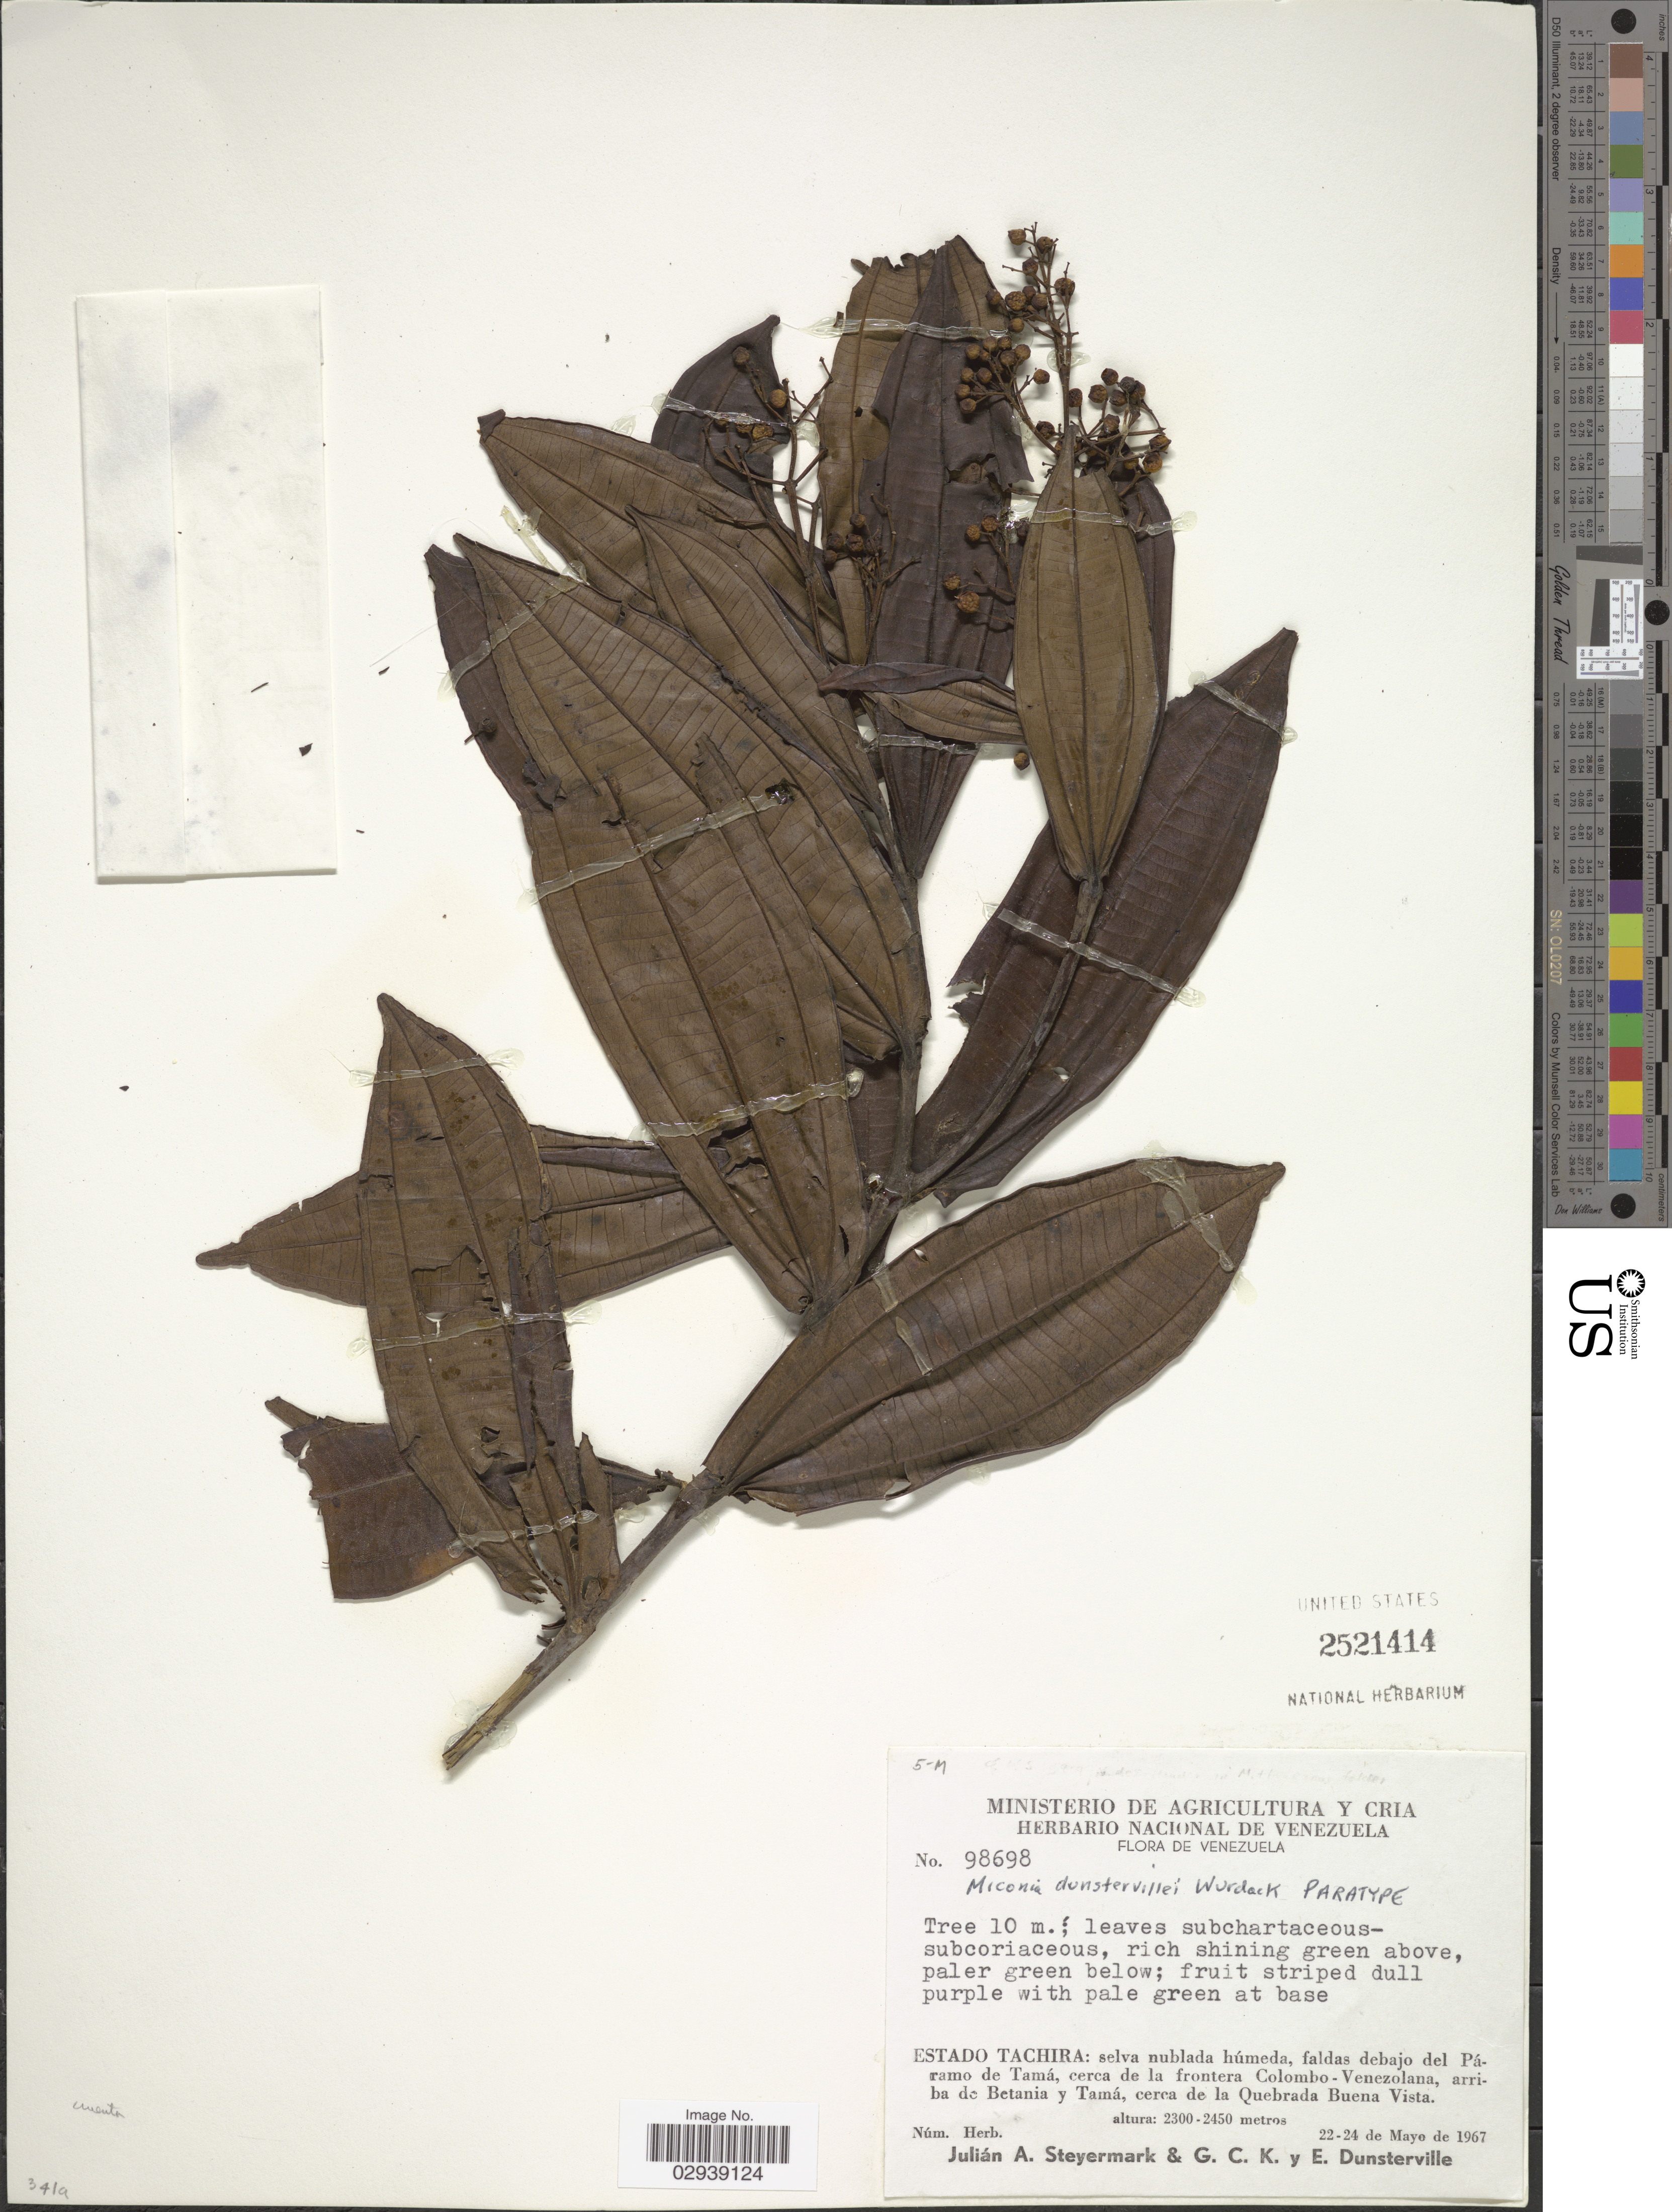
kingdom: Plantae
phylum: Tracheophyta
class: Magnoliopsida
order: Myrtales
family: Melastomataceae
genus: Miconia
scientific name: Miconia dunstervillei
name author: Wurdack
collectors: J. Steyermark, G. C. K. Dunsterville & E. Dunsterville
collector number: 98698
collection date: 1967-05-22/1967-05-24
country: Venezuela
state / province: Tachira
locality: Selva nublada húmeda, faldas debajo del Páramo de Tamá, cerca de la frontera Colombo-Venezolana, arriba de Betania y Tamá, cerca de la Quebrada Buena Vista.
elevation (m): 2300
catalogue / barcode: US 2521414